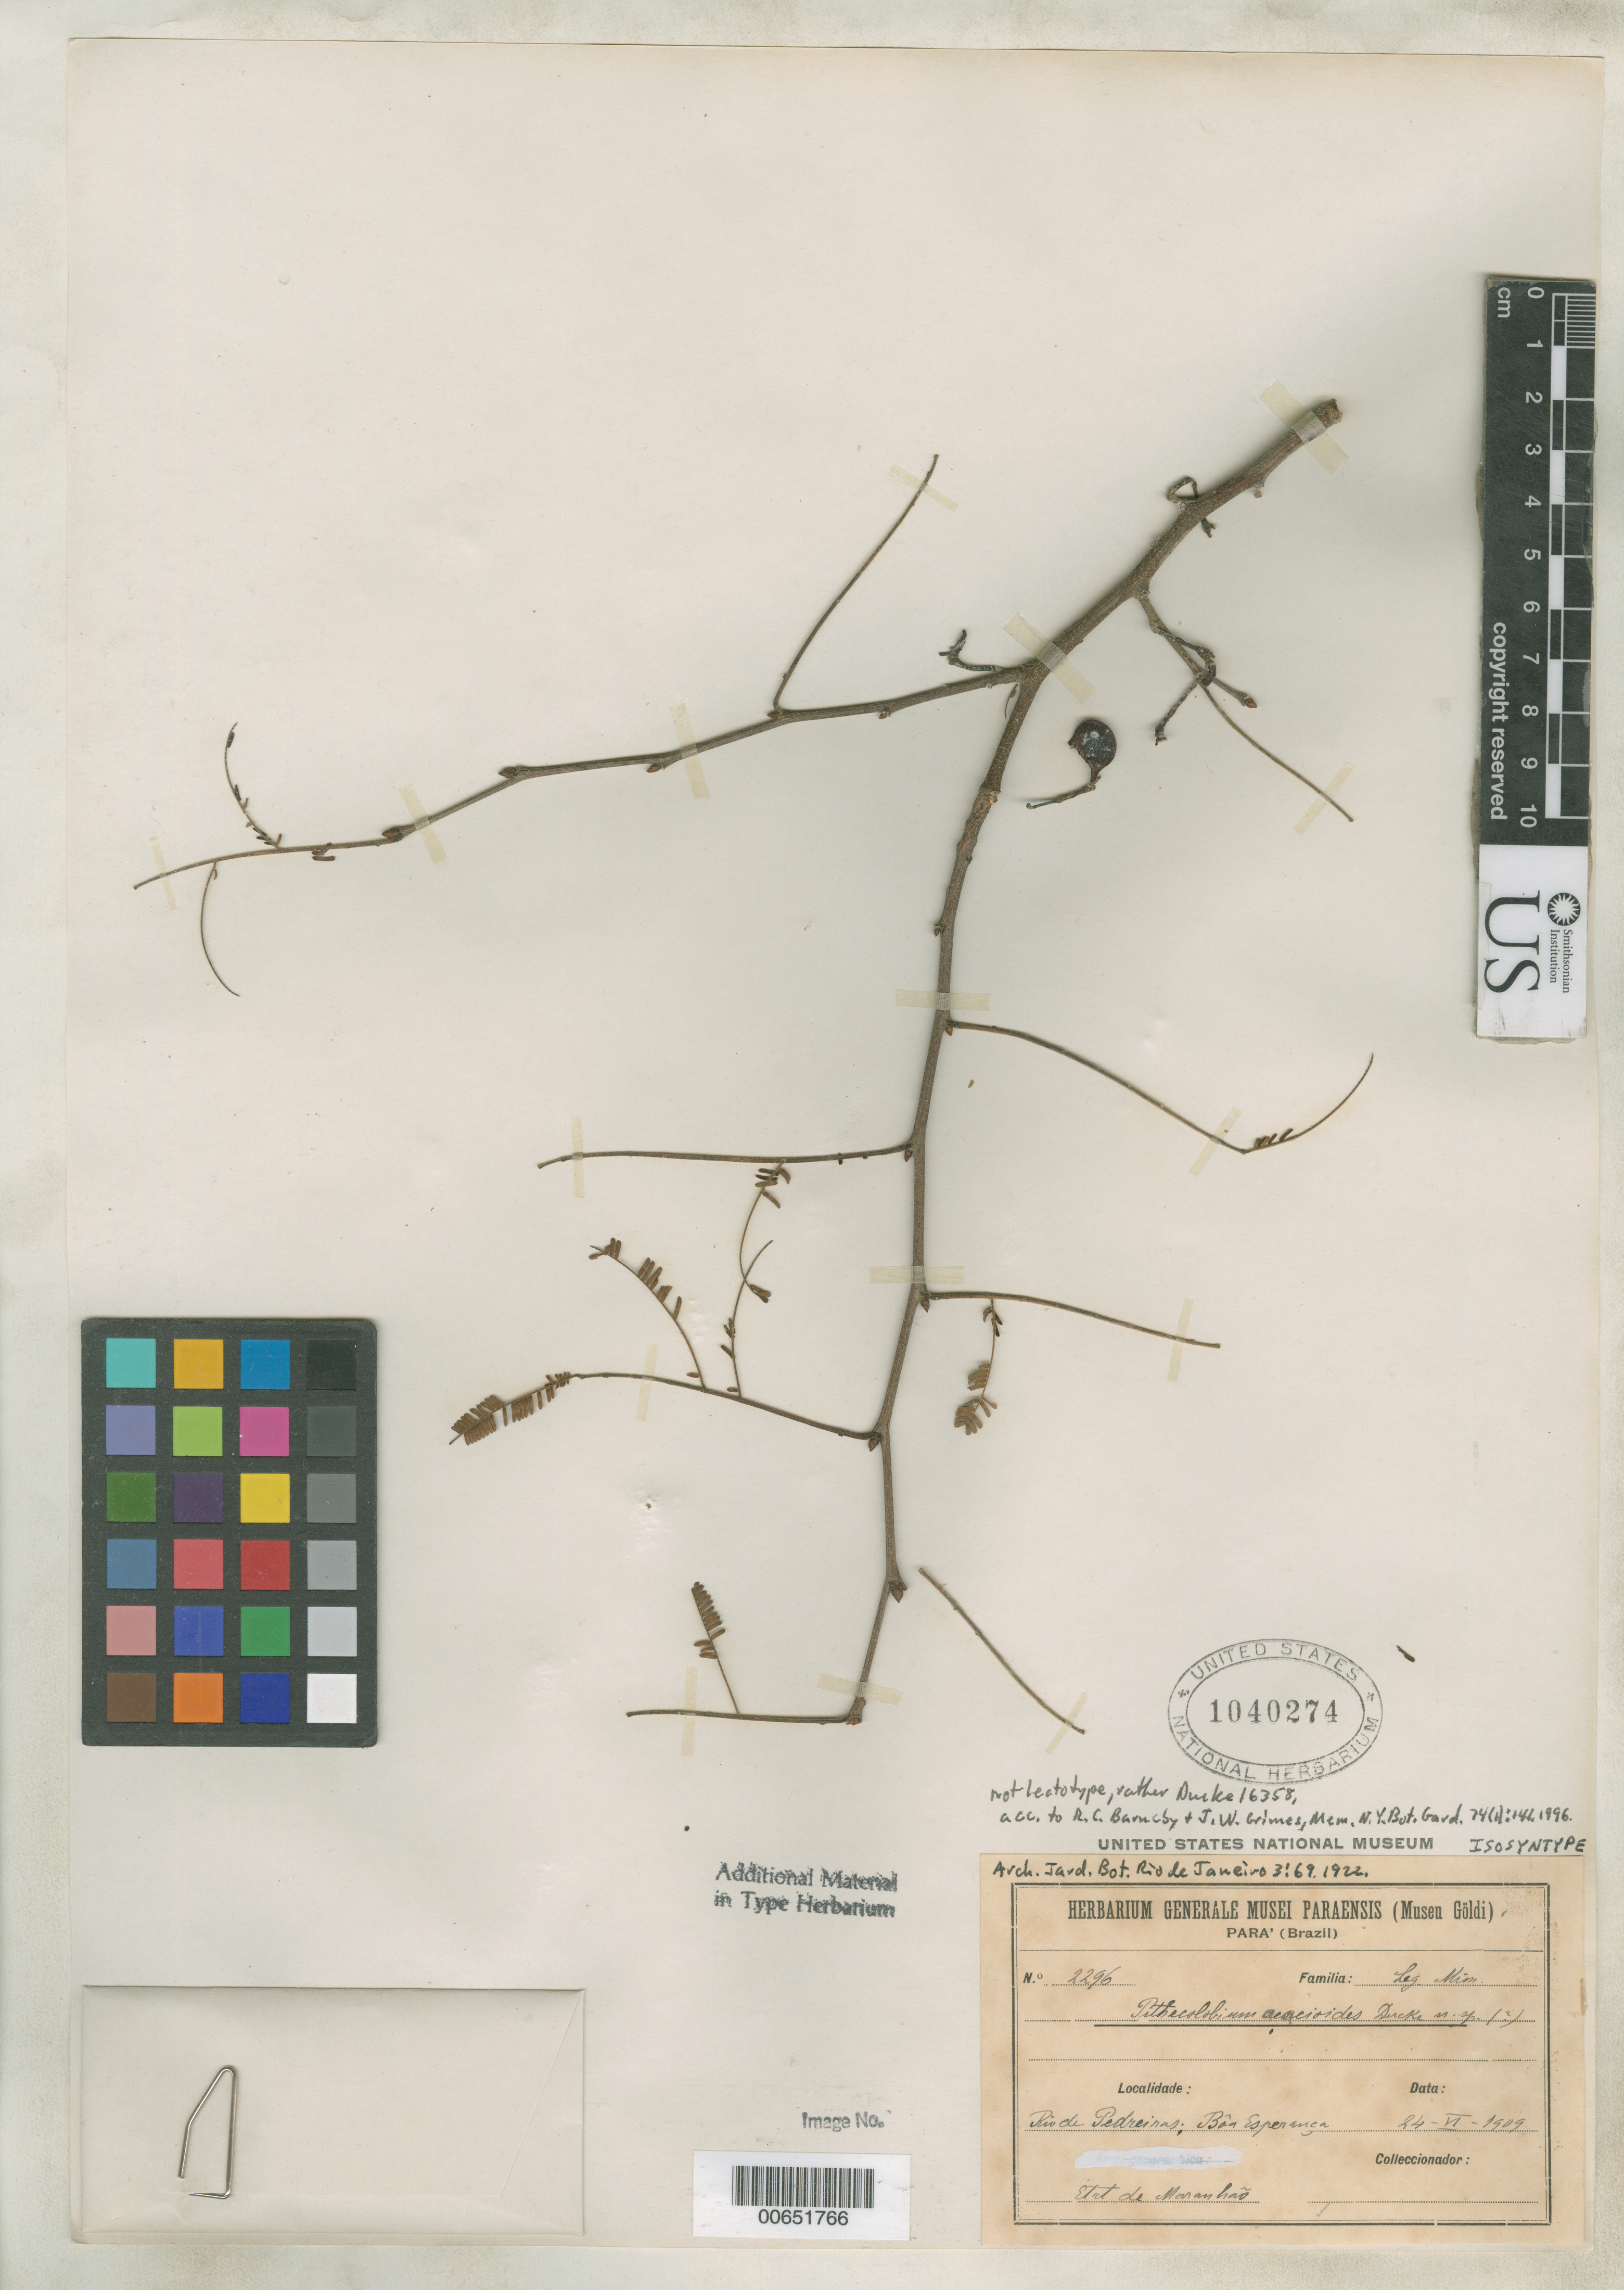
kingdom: Plantae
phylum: Tracheophyta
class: Magnoliopsida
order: Fabales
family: Fabaceae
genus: Pithecellobium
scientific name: Pithecellobium acacioides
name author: Ducke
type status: Isosyntype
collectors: A. Ducke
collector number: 2296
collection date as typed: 24 Jun 1909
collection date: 1909-06-24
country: Brazil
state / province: Maranhão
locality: Rio de Pedreiras; Boa Esperança.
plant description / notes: Lectotype collection is Ducke 16358 as designated by Barneby & Grimes, Mem. New York Bot. Gard. 74(1): 141 (1996).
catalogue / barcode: US 1040274